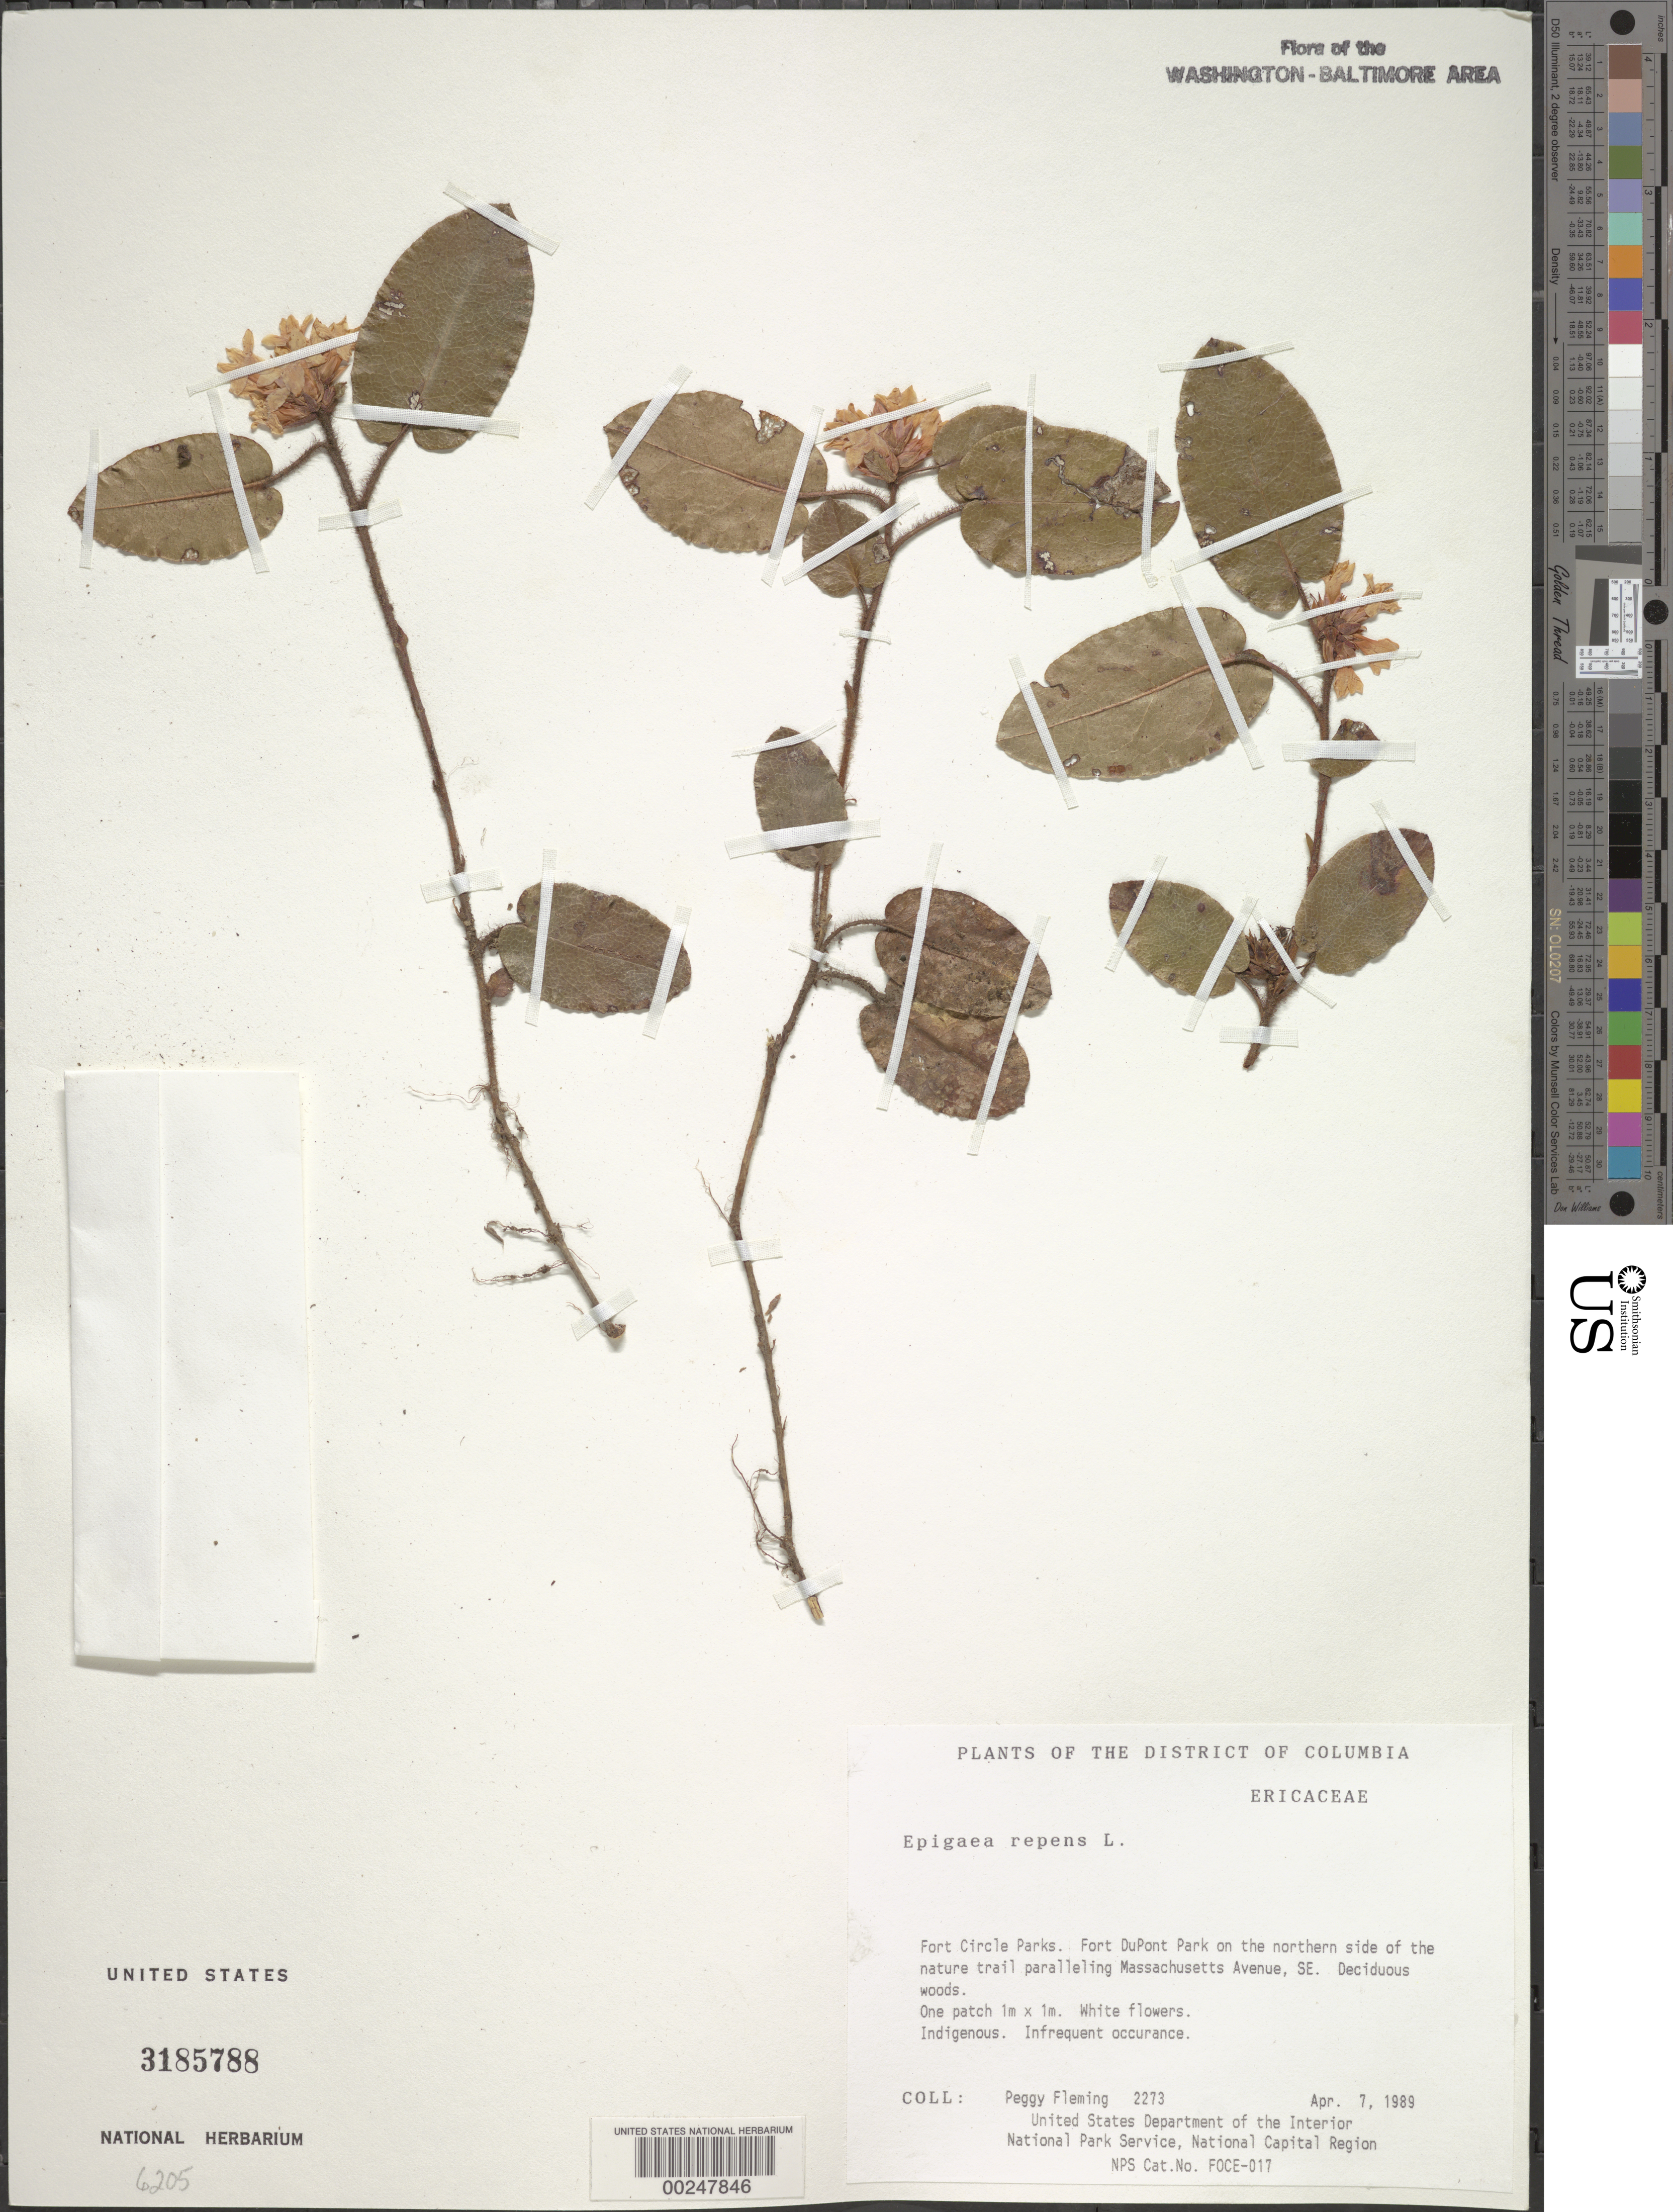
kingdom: Plantae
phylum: Tracheophyta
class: Magnoliopsida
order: Ericales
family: Ericaceae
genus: Epigaea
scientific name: Epigaea repens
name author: L.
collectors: P. Fleming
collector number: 2273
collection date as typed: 07 Apr 1989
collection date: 1989-04-07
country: United States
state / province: District of Columbia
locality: Fort Circle Parks, Fort Dupont Park on the northern side of Nature Trail paralleling Mass Ave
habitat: Deciduous woods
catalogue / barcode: US 3185788